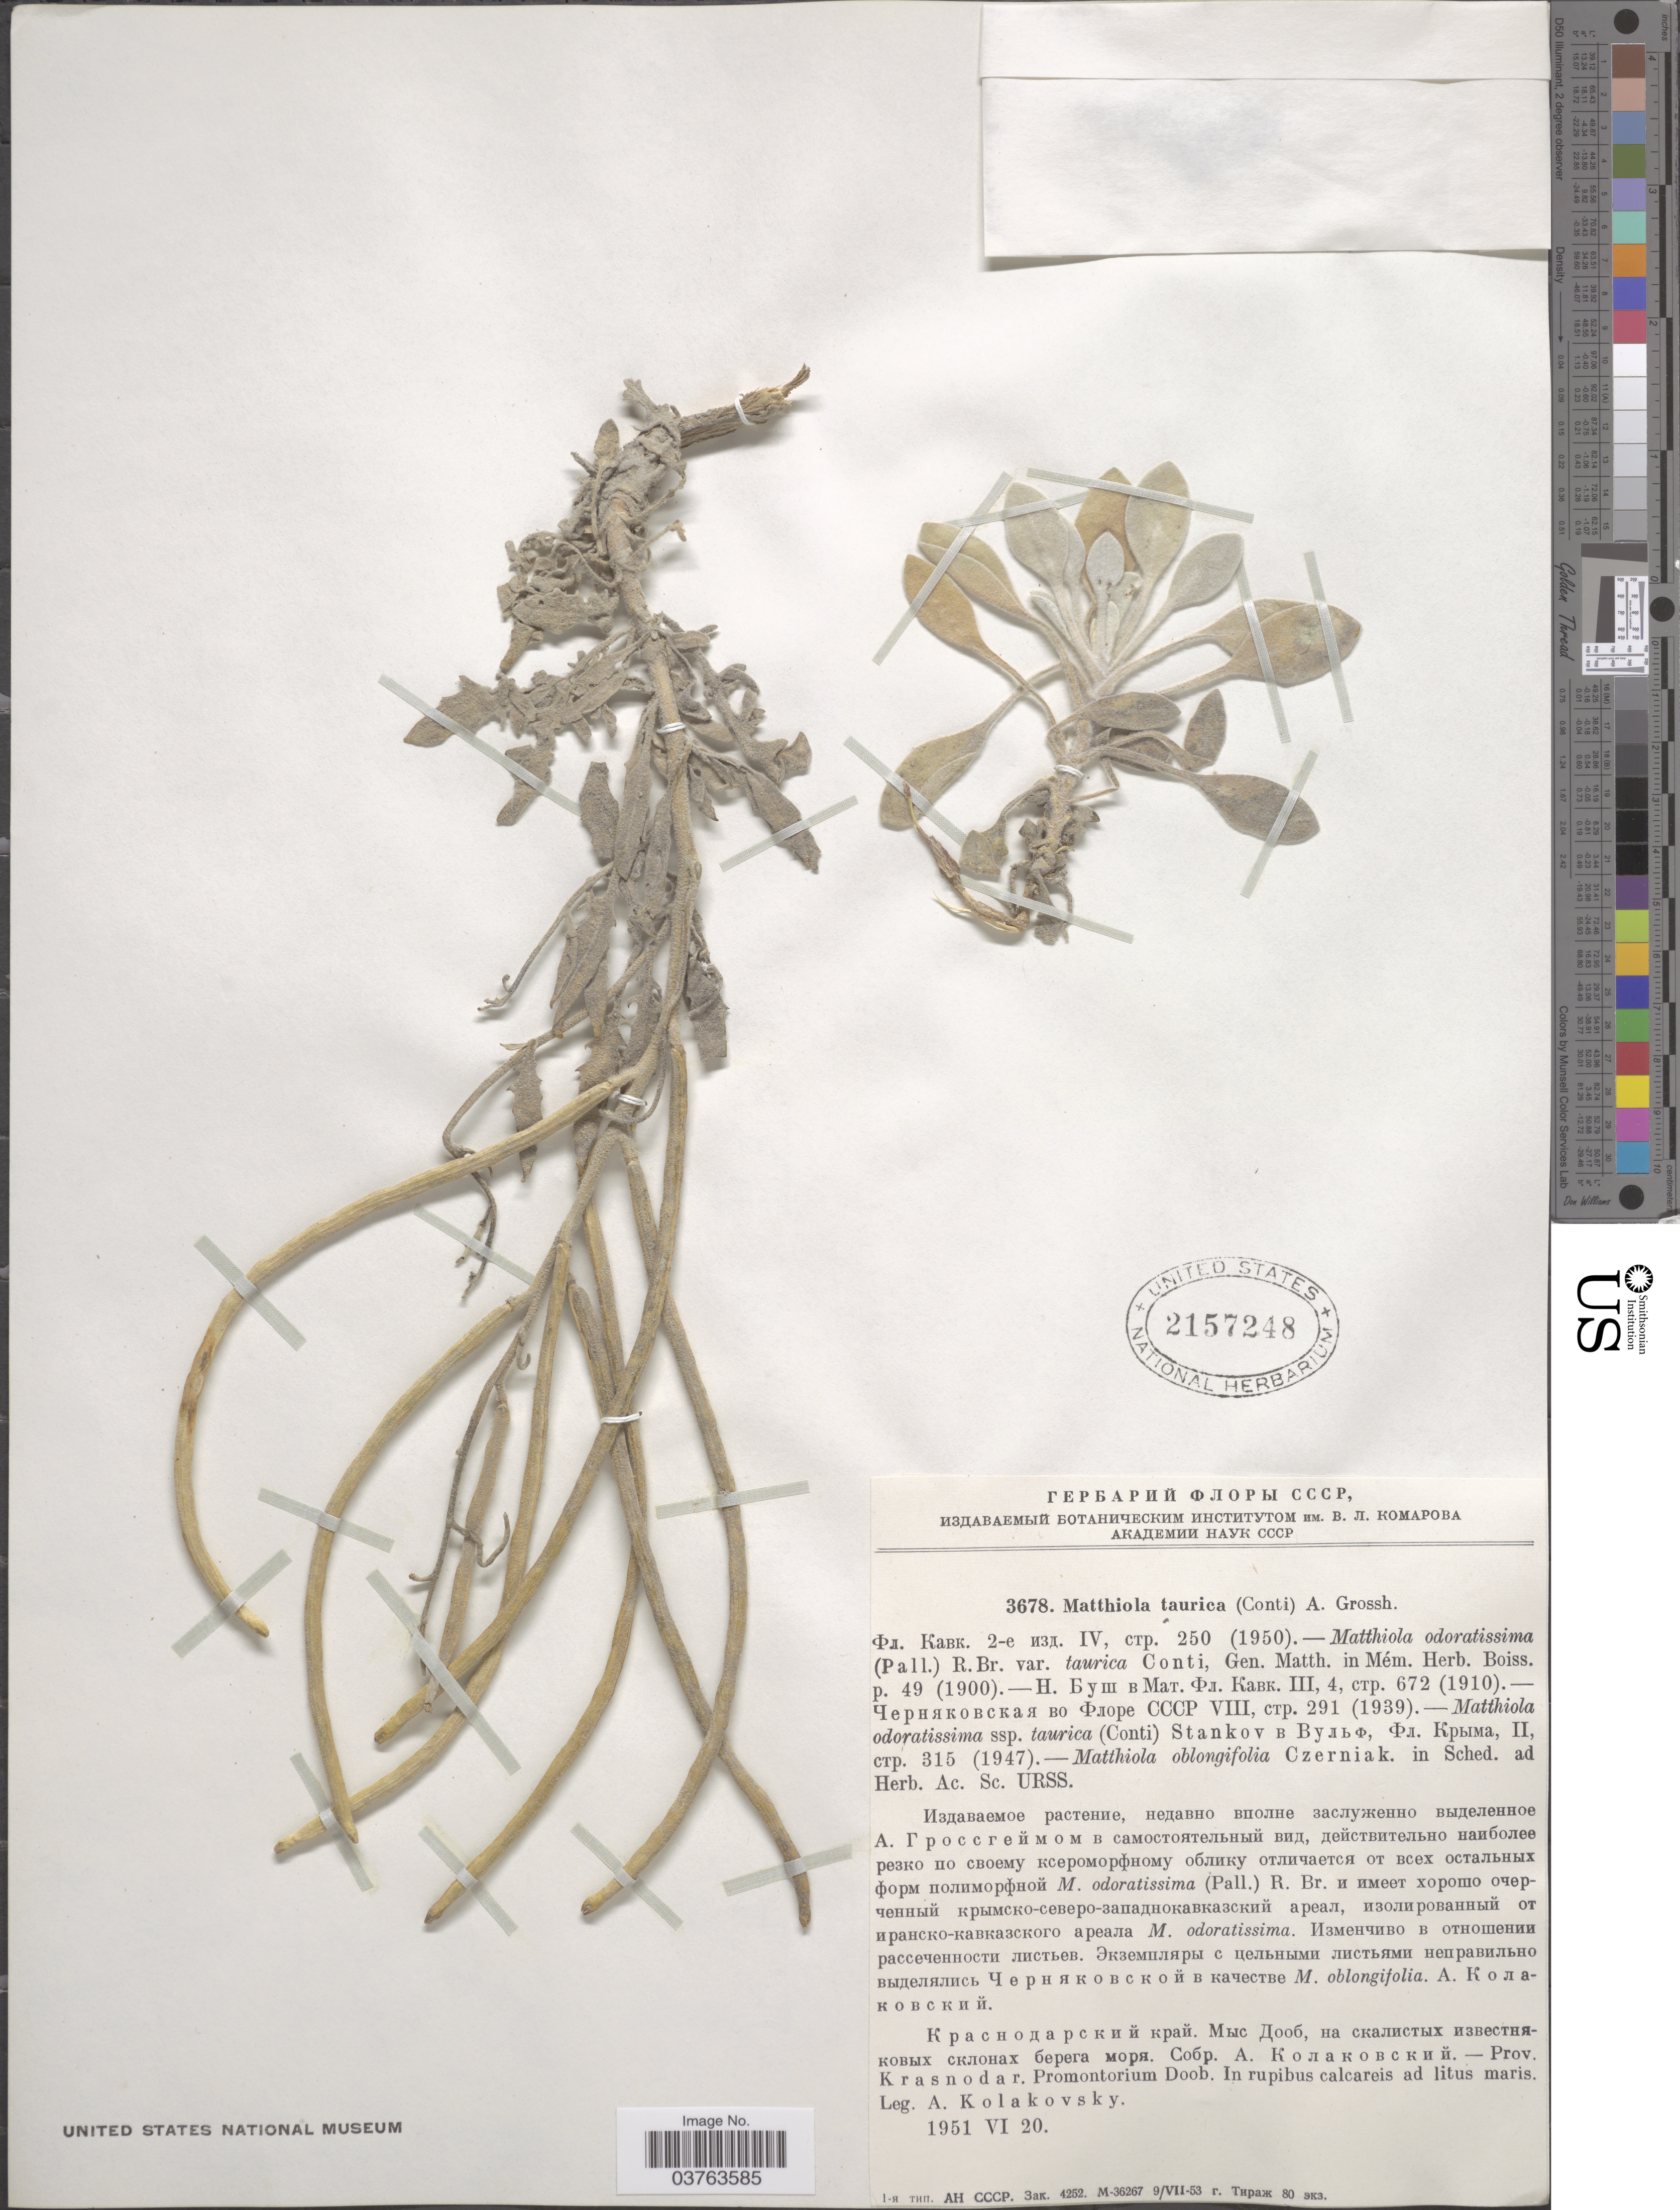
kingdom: Plantae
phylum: Tracheophyta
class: Magnoliopsida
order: Brassicales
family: Brassicaceae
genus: Matthiola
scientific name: Matthiola taurica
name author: Grossh.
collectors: A. Kolakovsky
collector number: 3678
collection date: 1951-06-20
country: Russian Federation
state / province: Krasnodar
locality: Prov. Krasnodar. Promontorium Doob.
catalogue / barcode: US 2157248